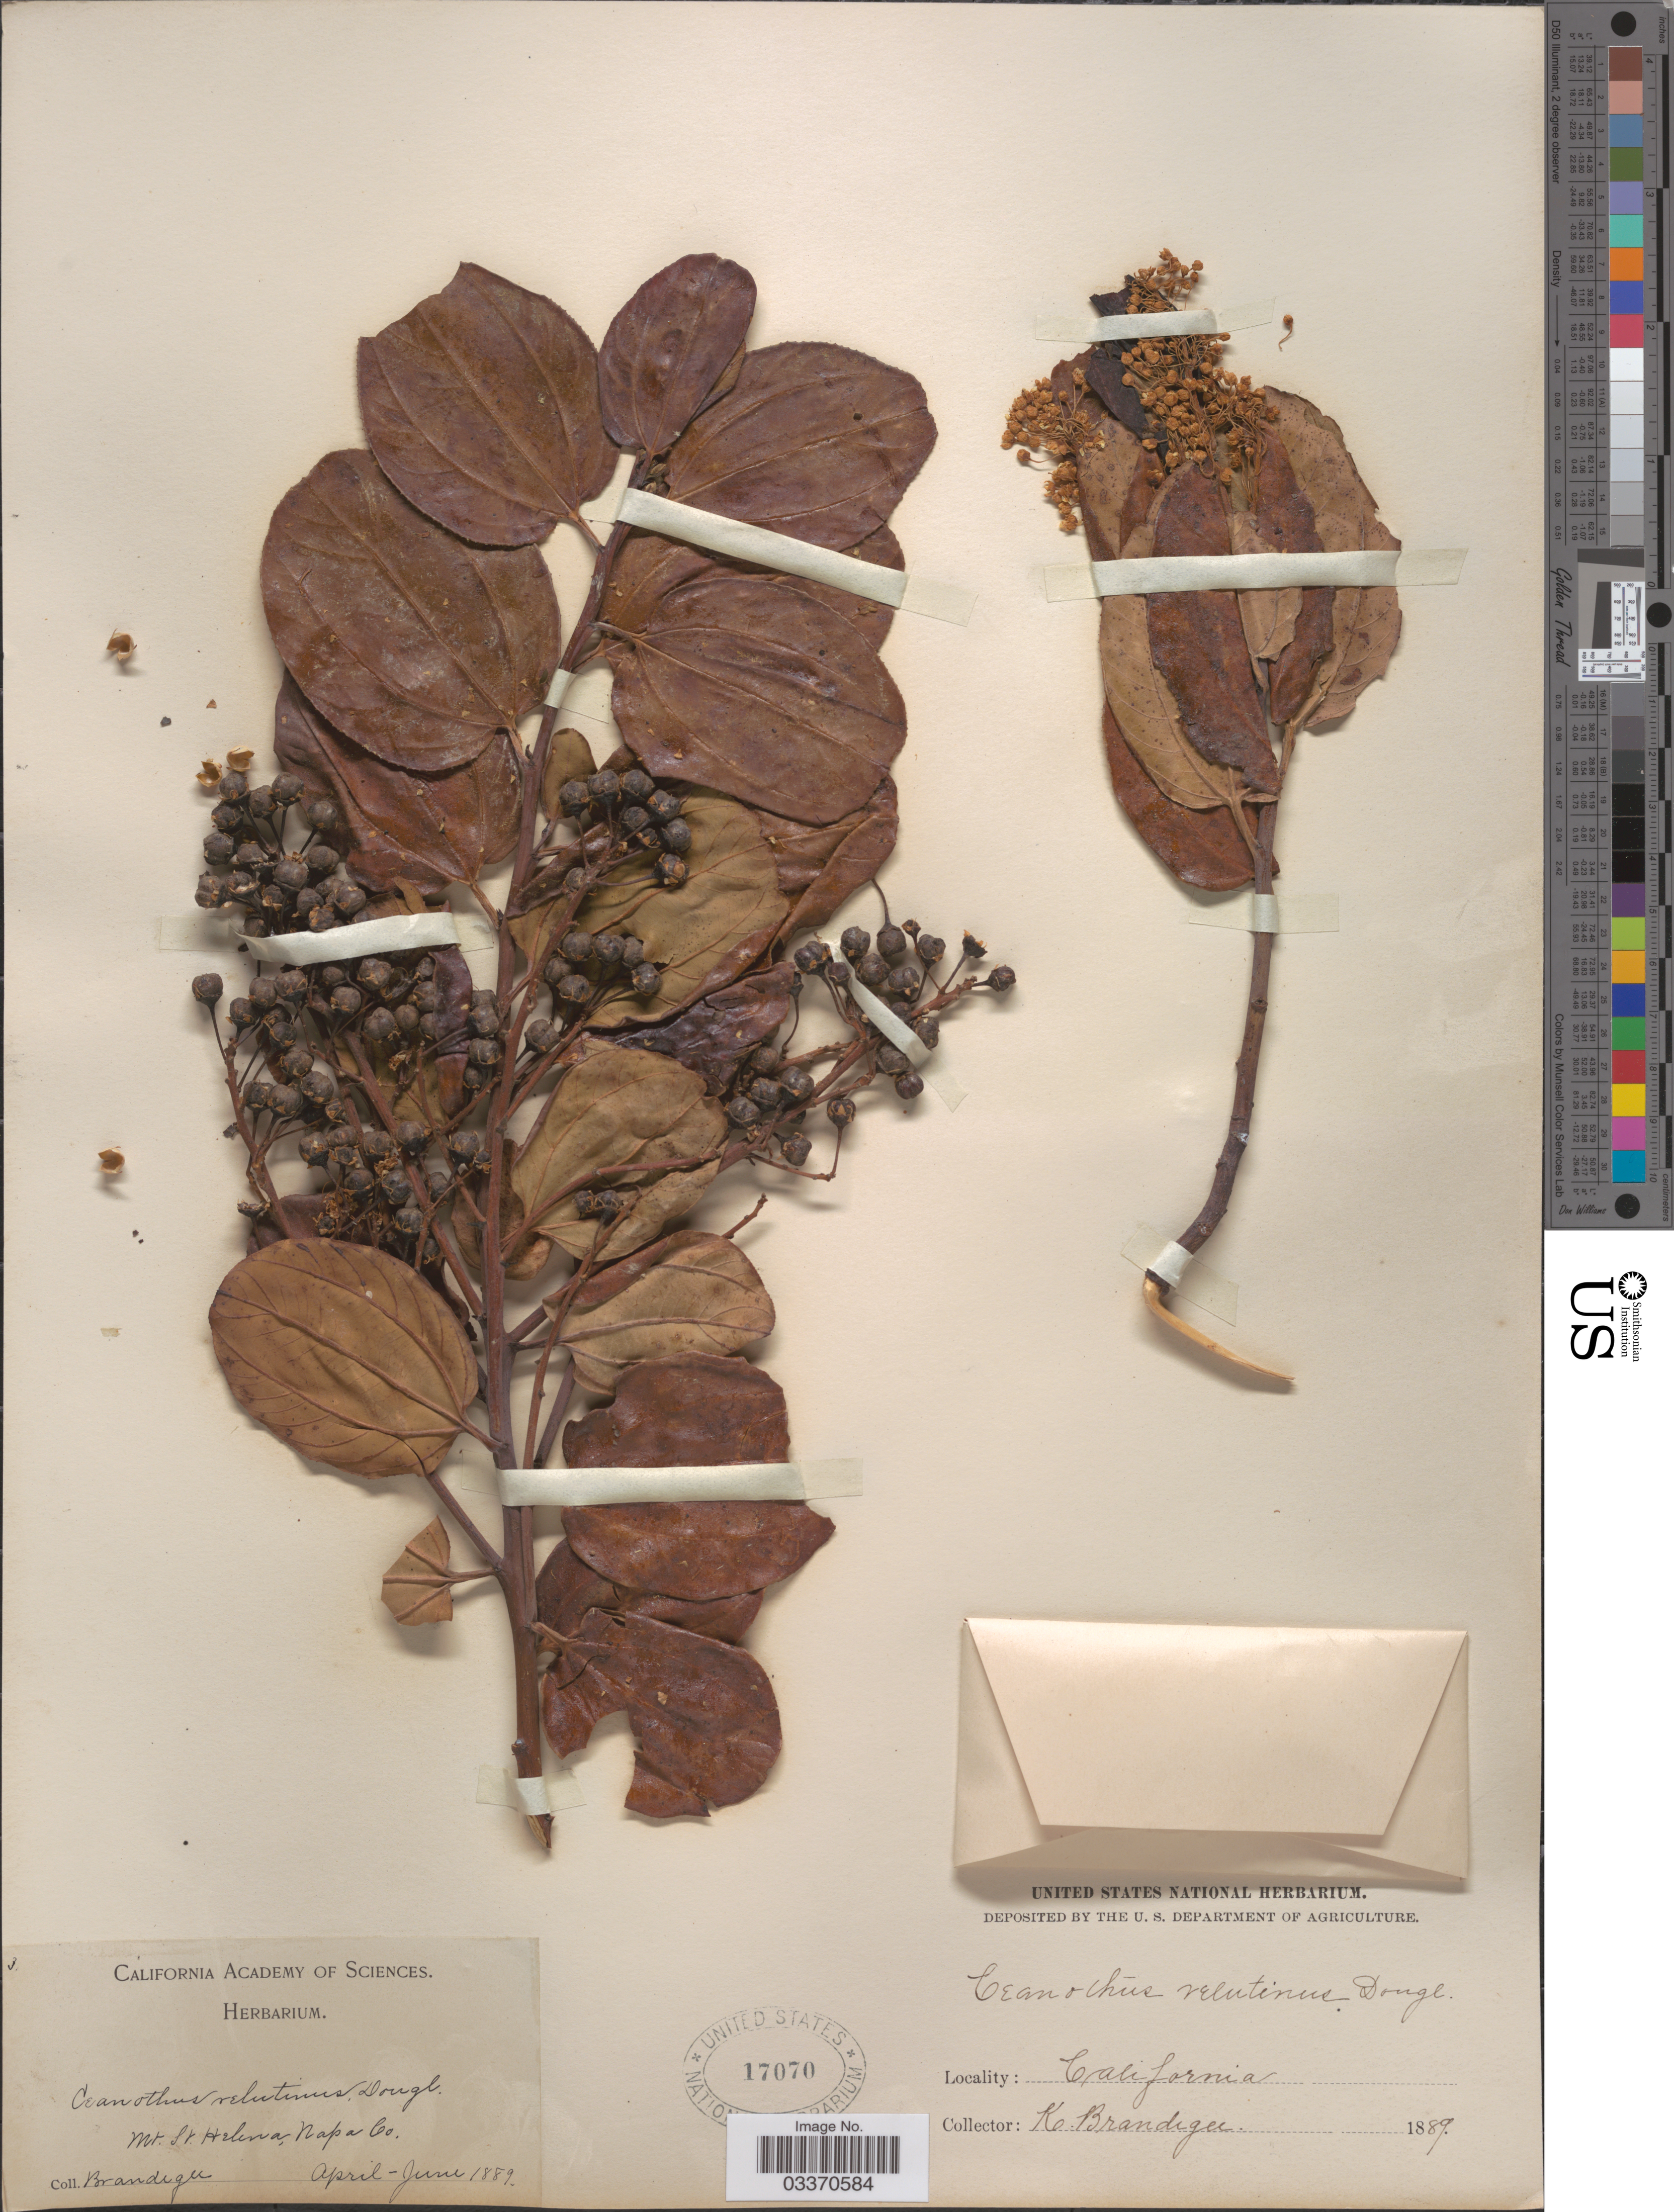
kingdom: Plantae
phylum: Tracheophyta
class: Magnoliopsida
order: Rosales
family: Rhamnaceae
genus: Ceanothus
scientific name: Ceanothus velutinus var. laevigatus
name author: Torr. & A. Gray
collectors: K. Brandegee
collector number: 3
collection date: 1889-04/1889-06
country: United States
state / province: California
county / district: Napa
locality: Mt. St. Helena, Napa Co.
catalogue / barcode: US 17070